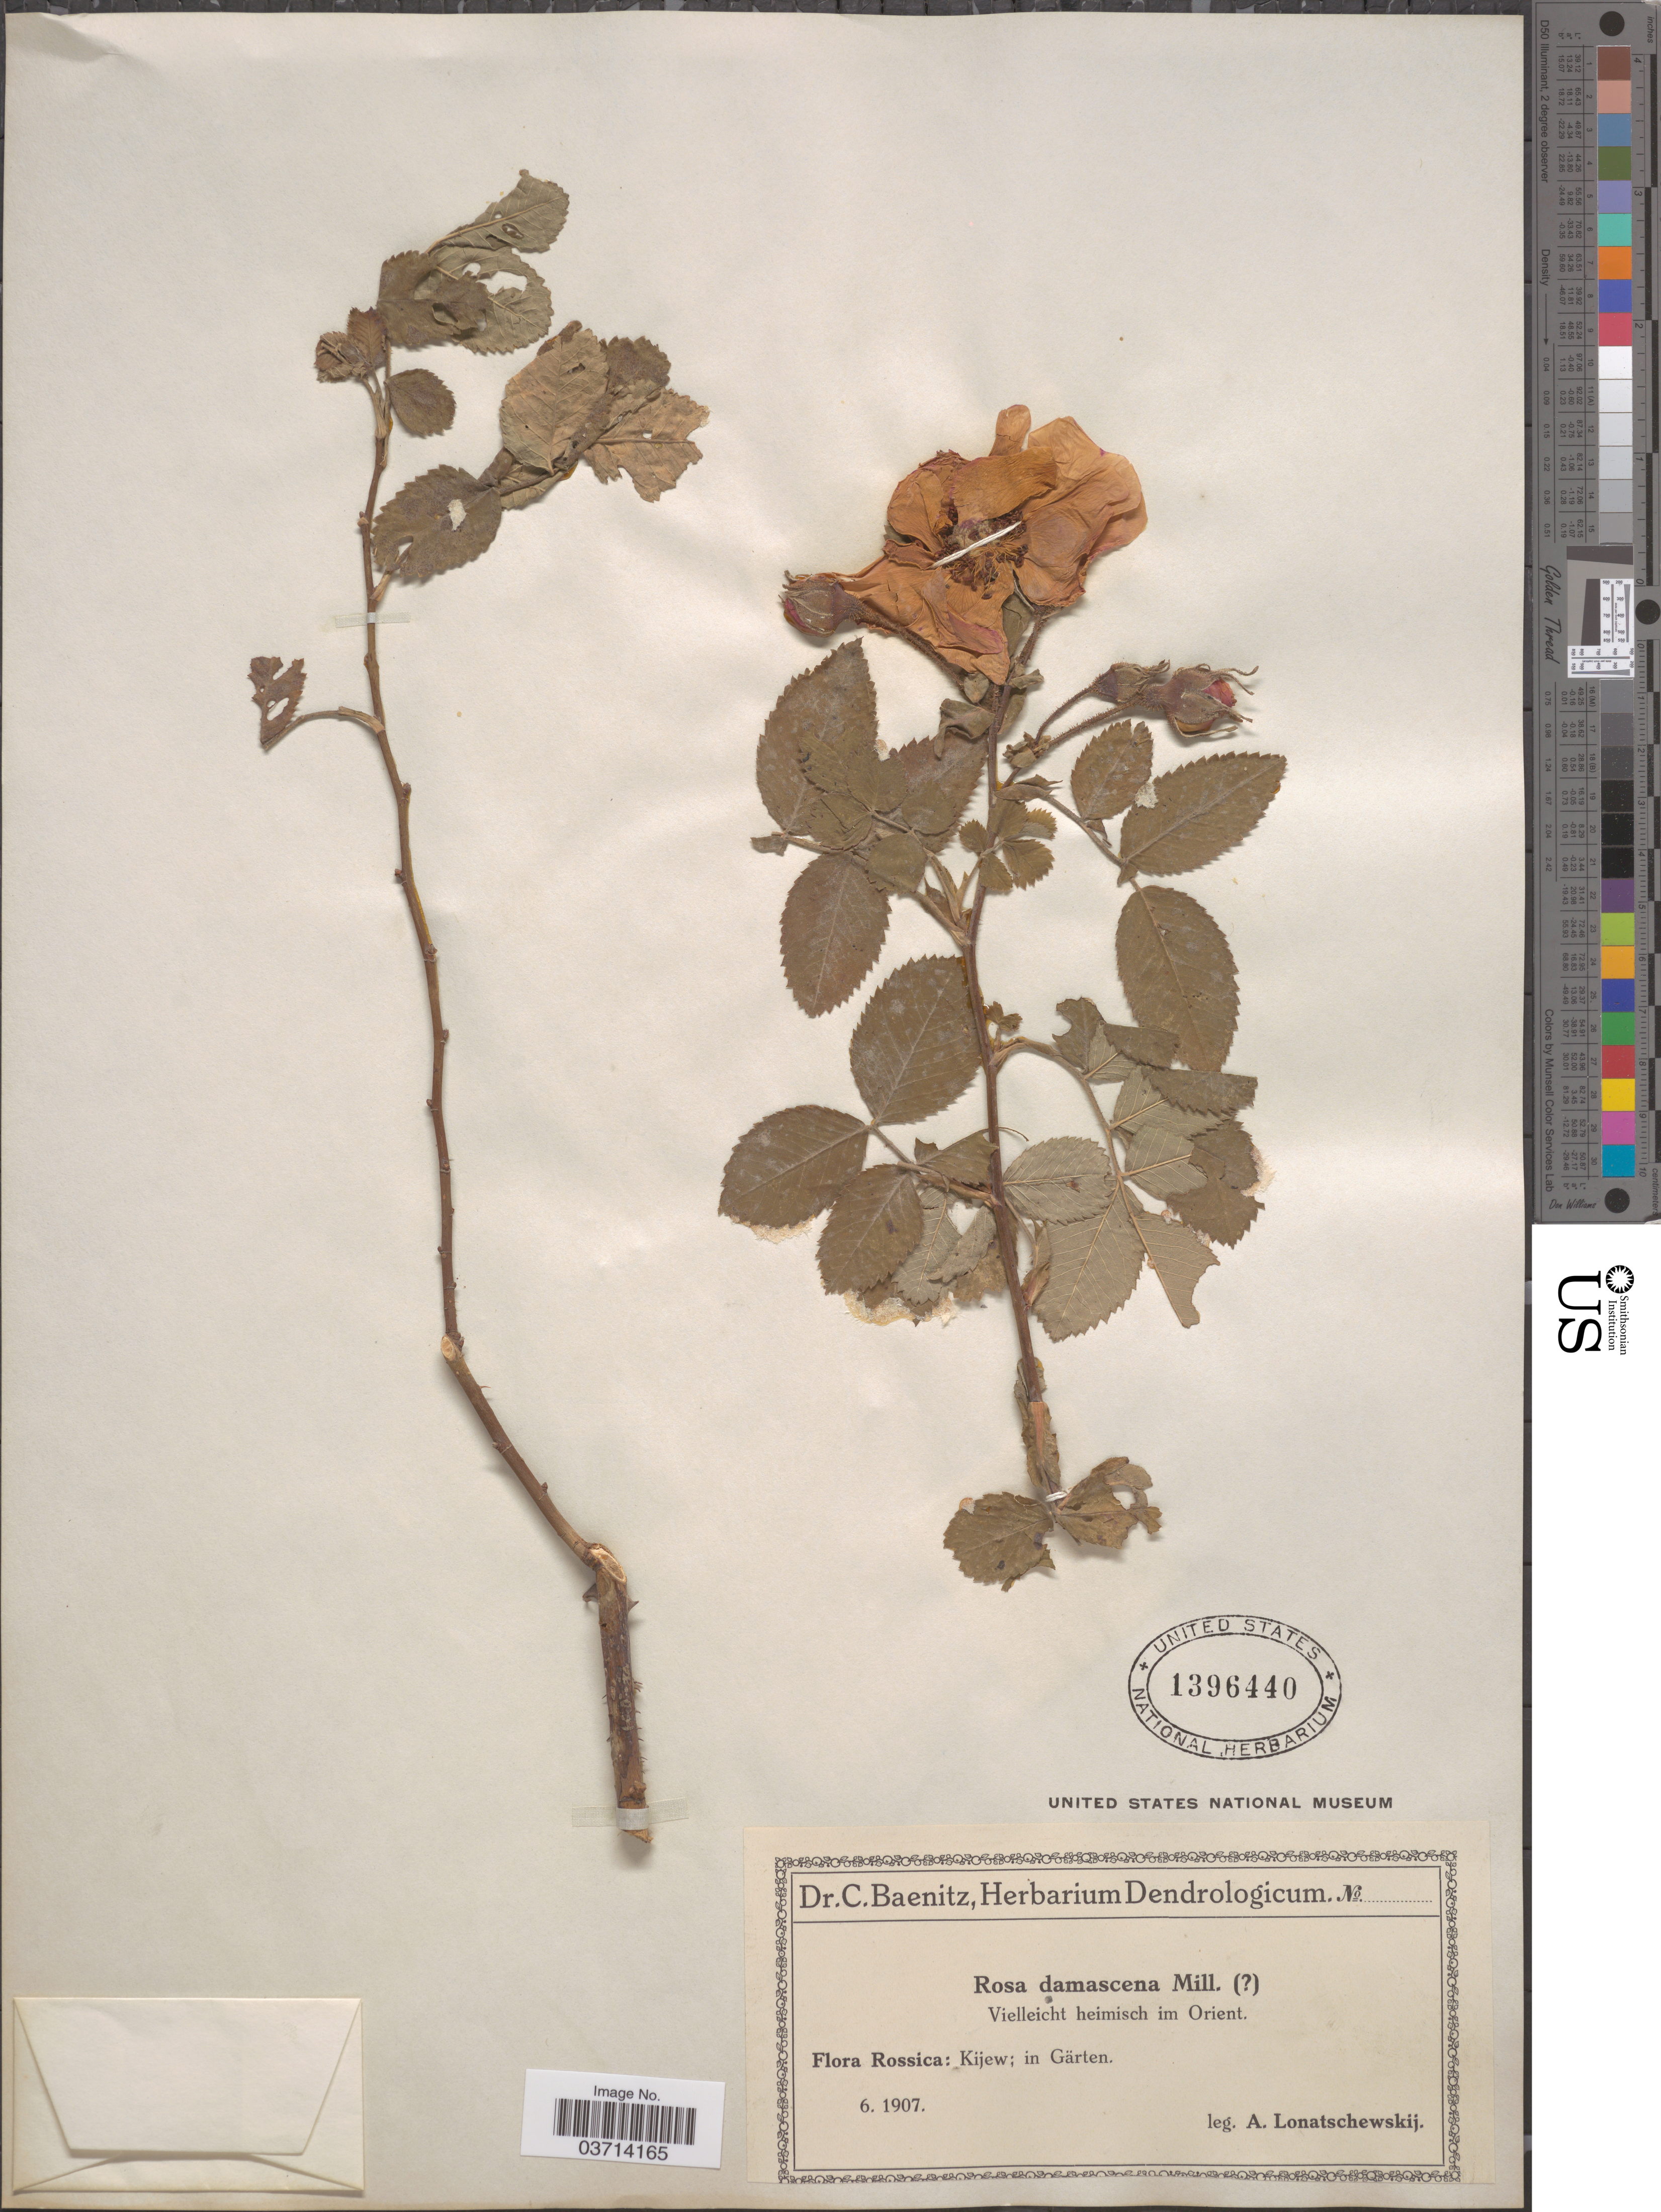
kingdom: Plantae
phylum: Tracheophyta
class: Magnoliopsida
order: Rosales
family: Rosaceae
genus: Rosa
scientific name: Rosa davidi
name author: Crép.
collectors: A. Lonatschewskij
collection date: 1907-06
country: Ukraine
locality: Rossica: Kijew; in Garten.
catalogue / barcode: US 1396440